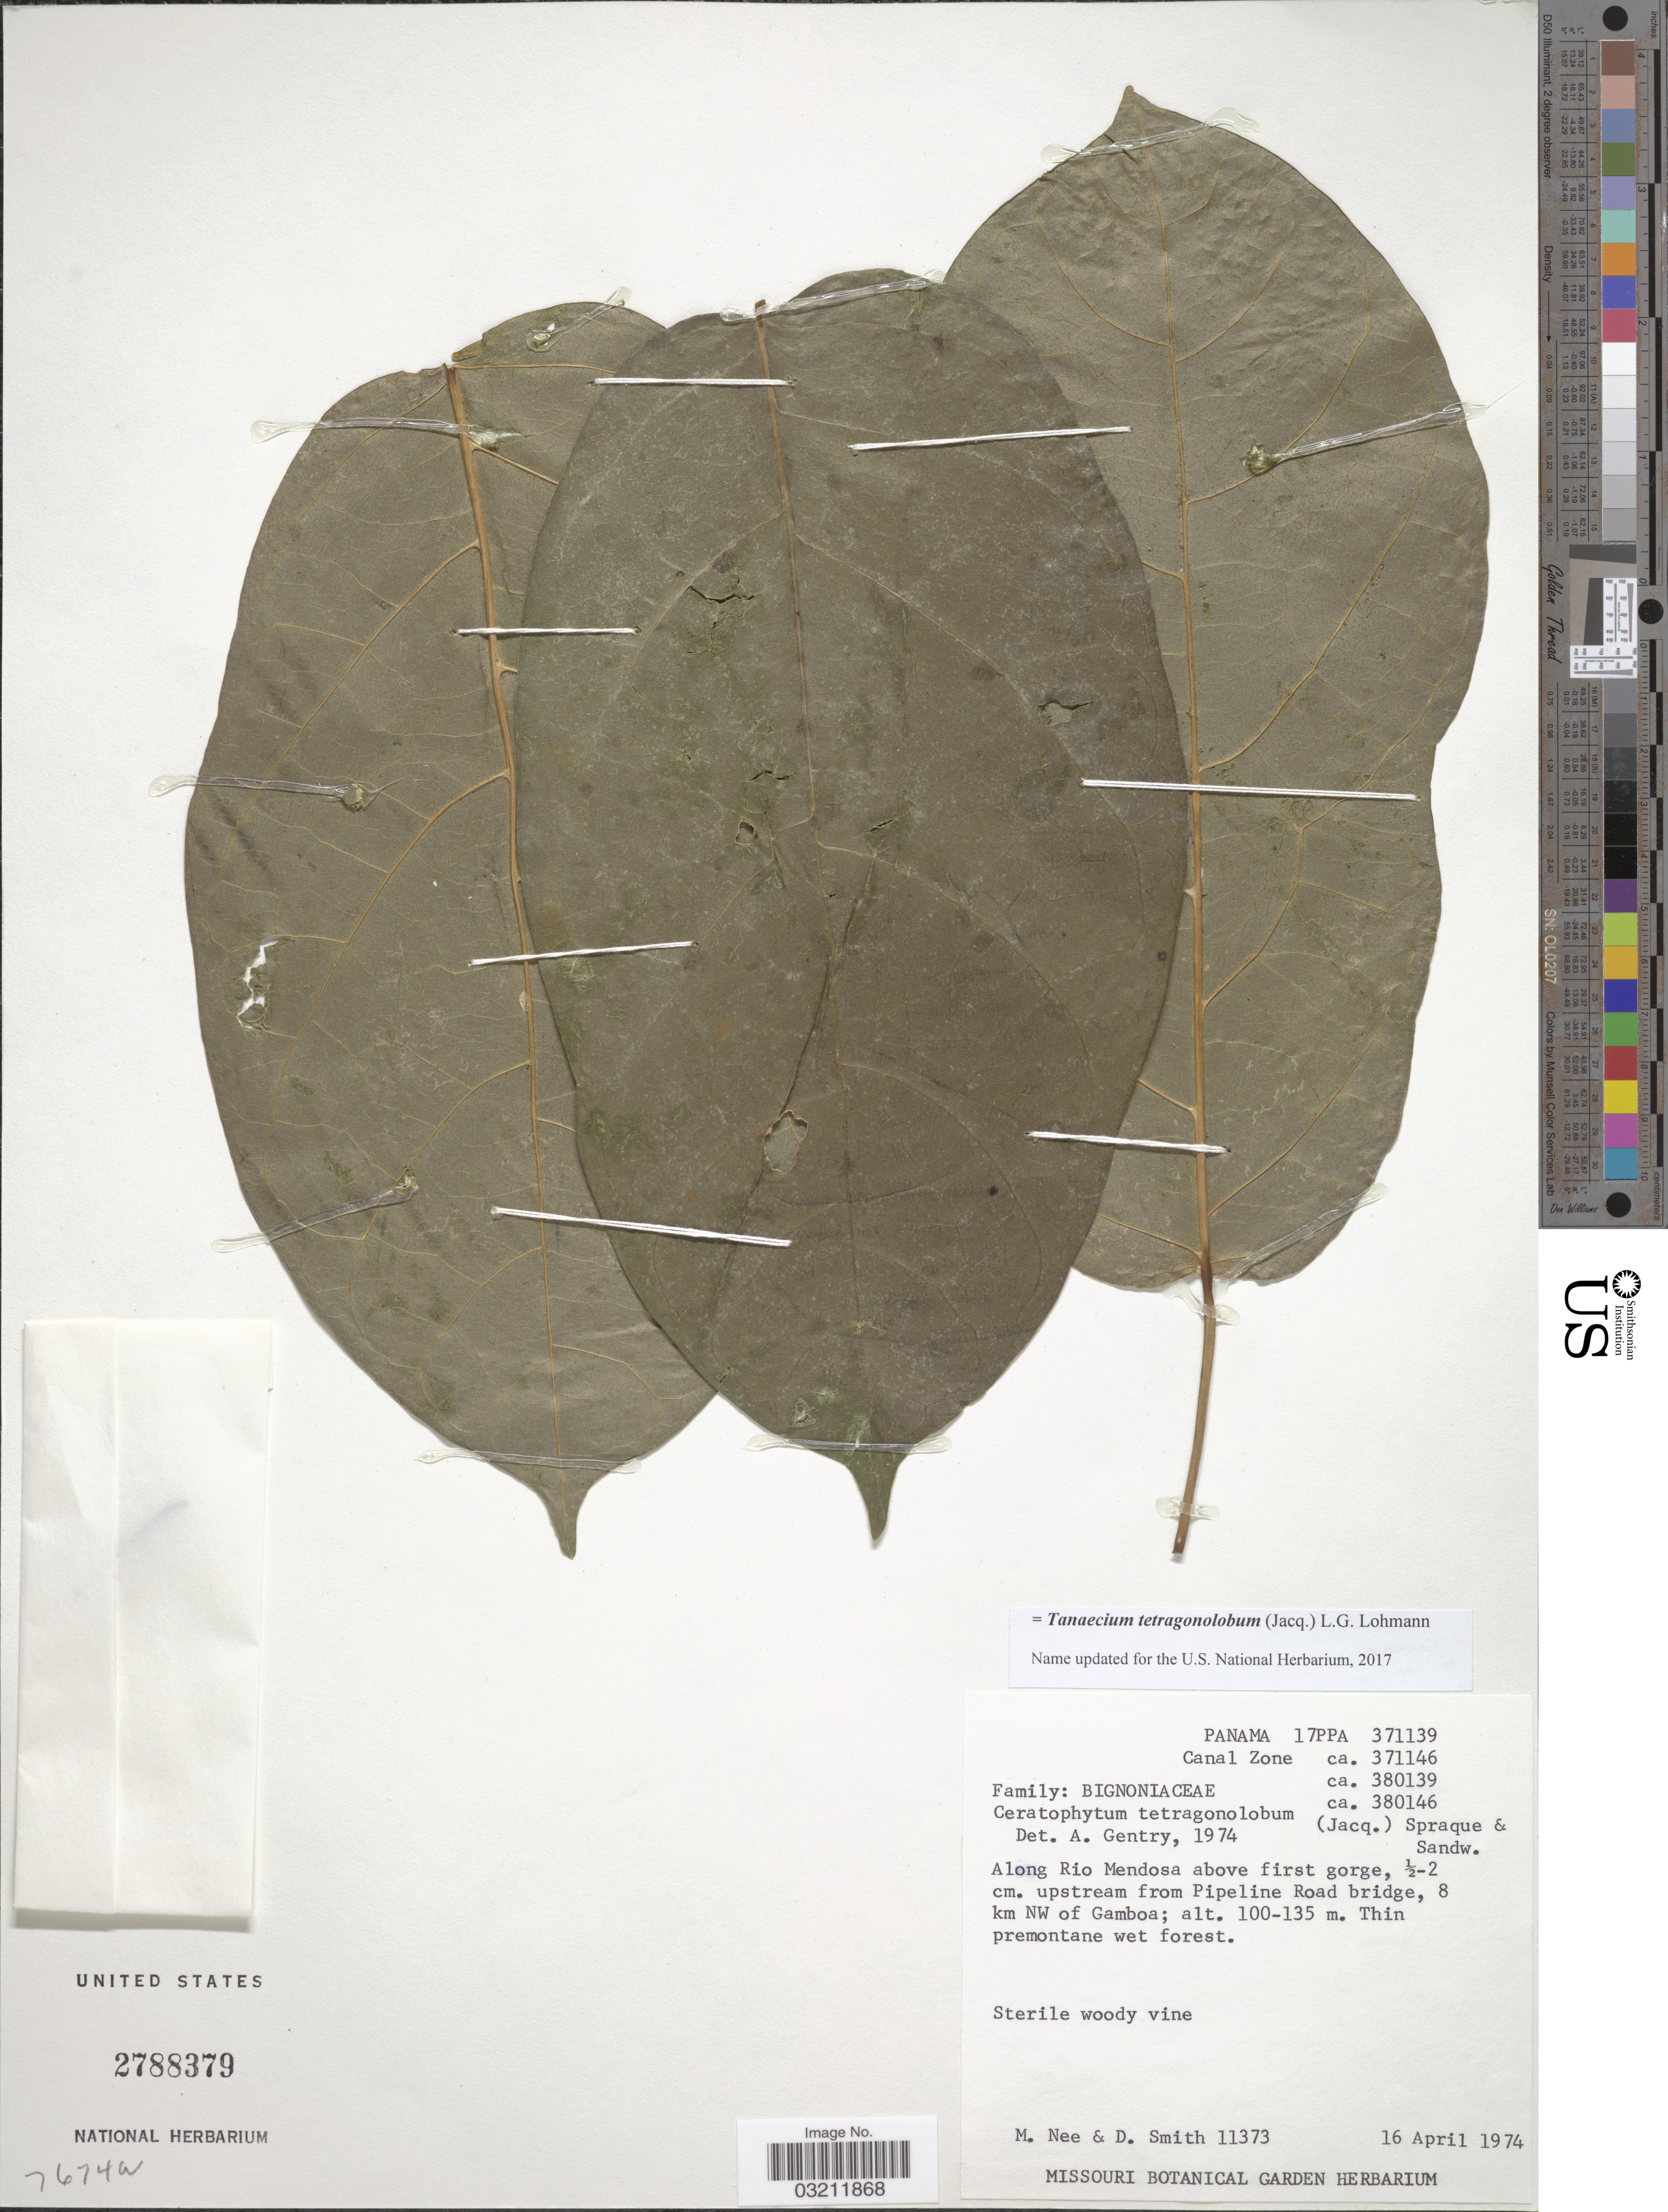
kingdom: Plantae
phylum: Tracheophyta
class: Magnoliopsida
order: Lamiales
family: Bignoniaceae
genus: Tanaecium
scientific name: Tanaecium tetragonolobum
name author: (Jacq.) L.G. Lohmann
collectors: M. Nee & D. Smith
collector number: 11373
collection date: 1974-04-16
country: Panama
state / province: Colón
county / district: Canal Zone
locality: Canal Zone. Along Rio Mendosa above first gorge, ½-2 cm. upstream from Pipeline Road bridge, 8 km NW of Gamboa.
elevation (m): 100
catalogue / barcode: US 2788379